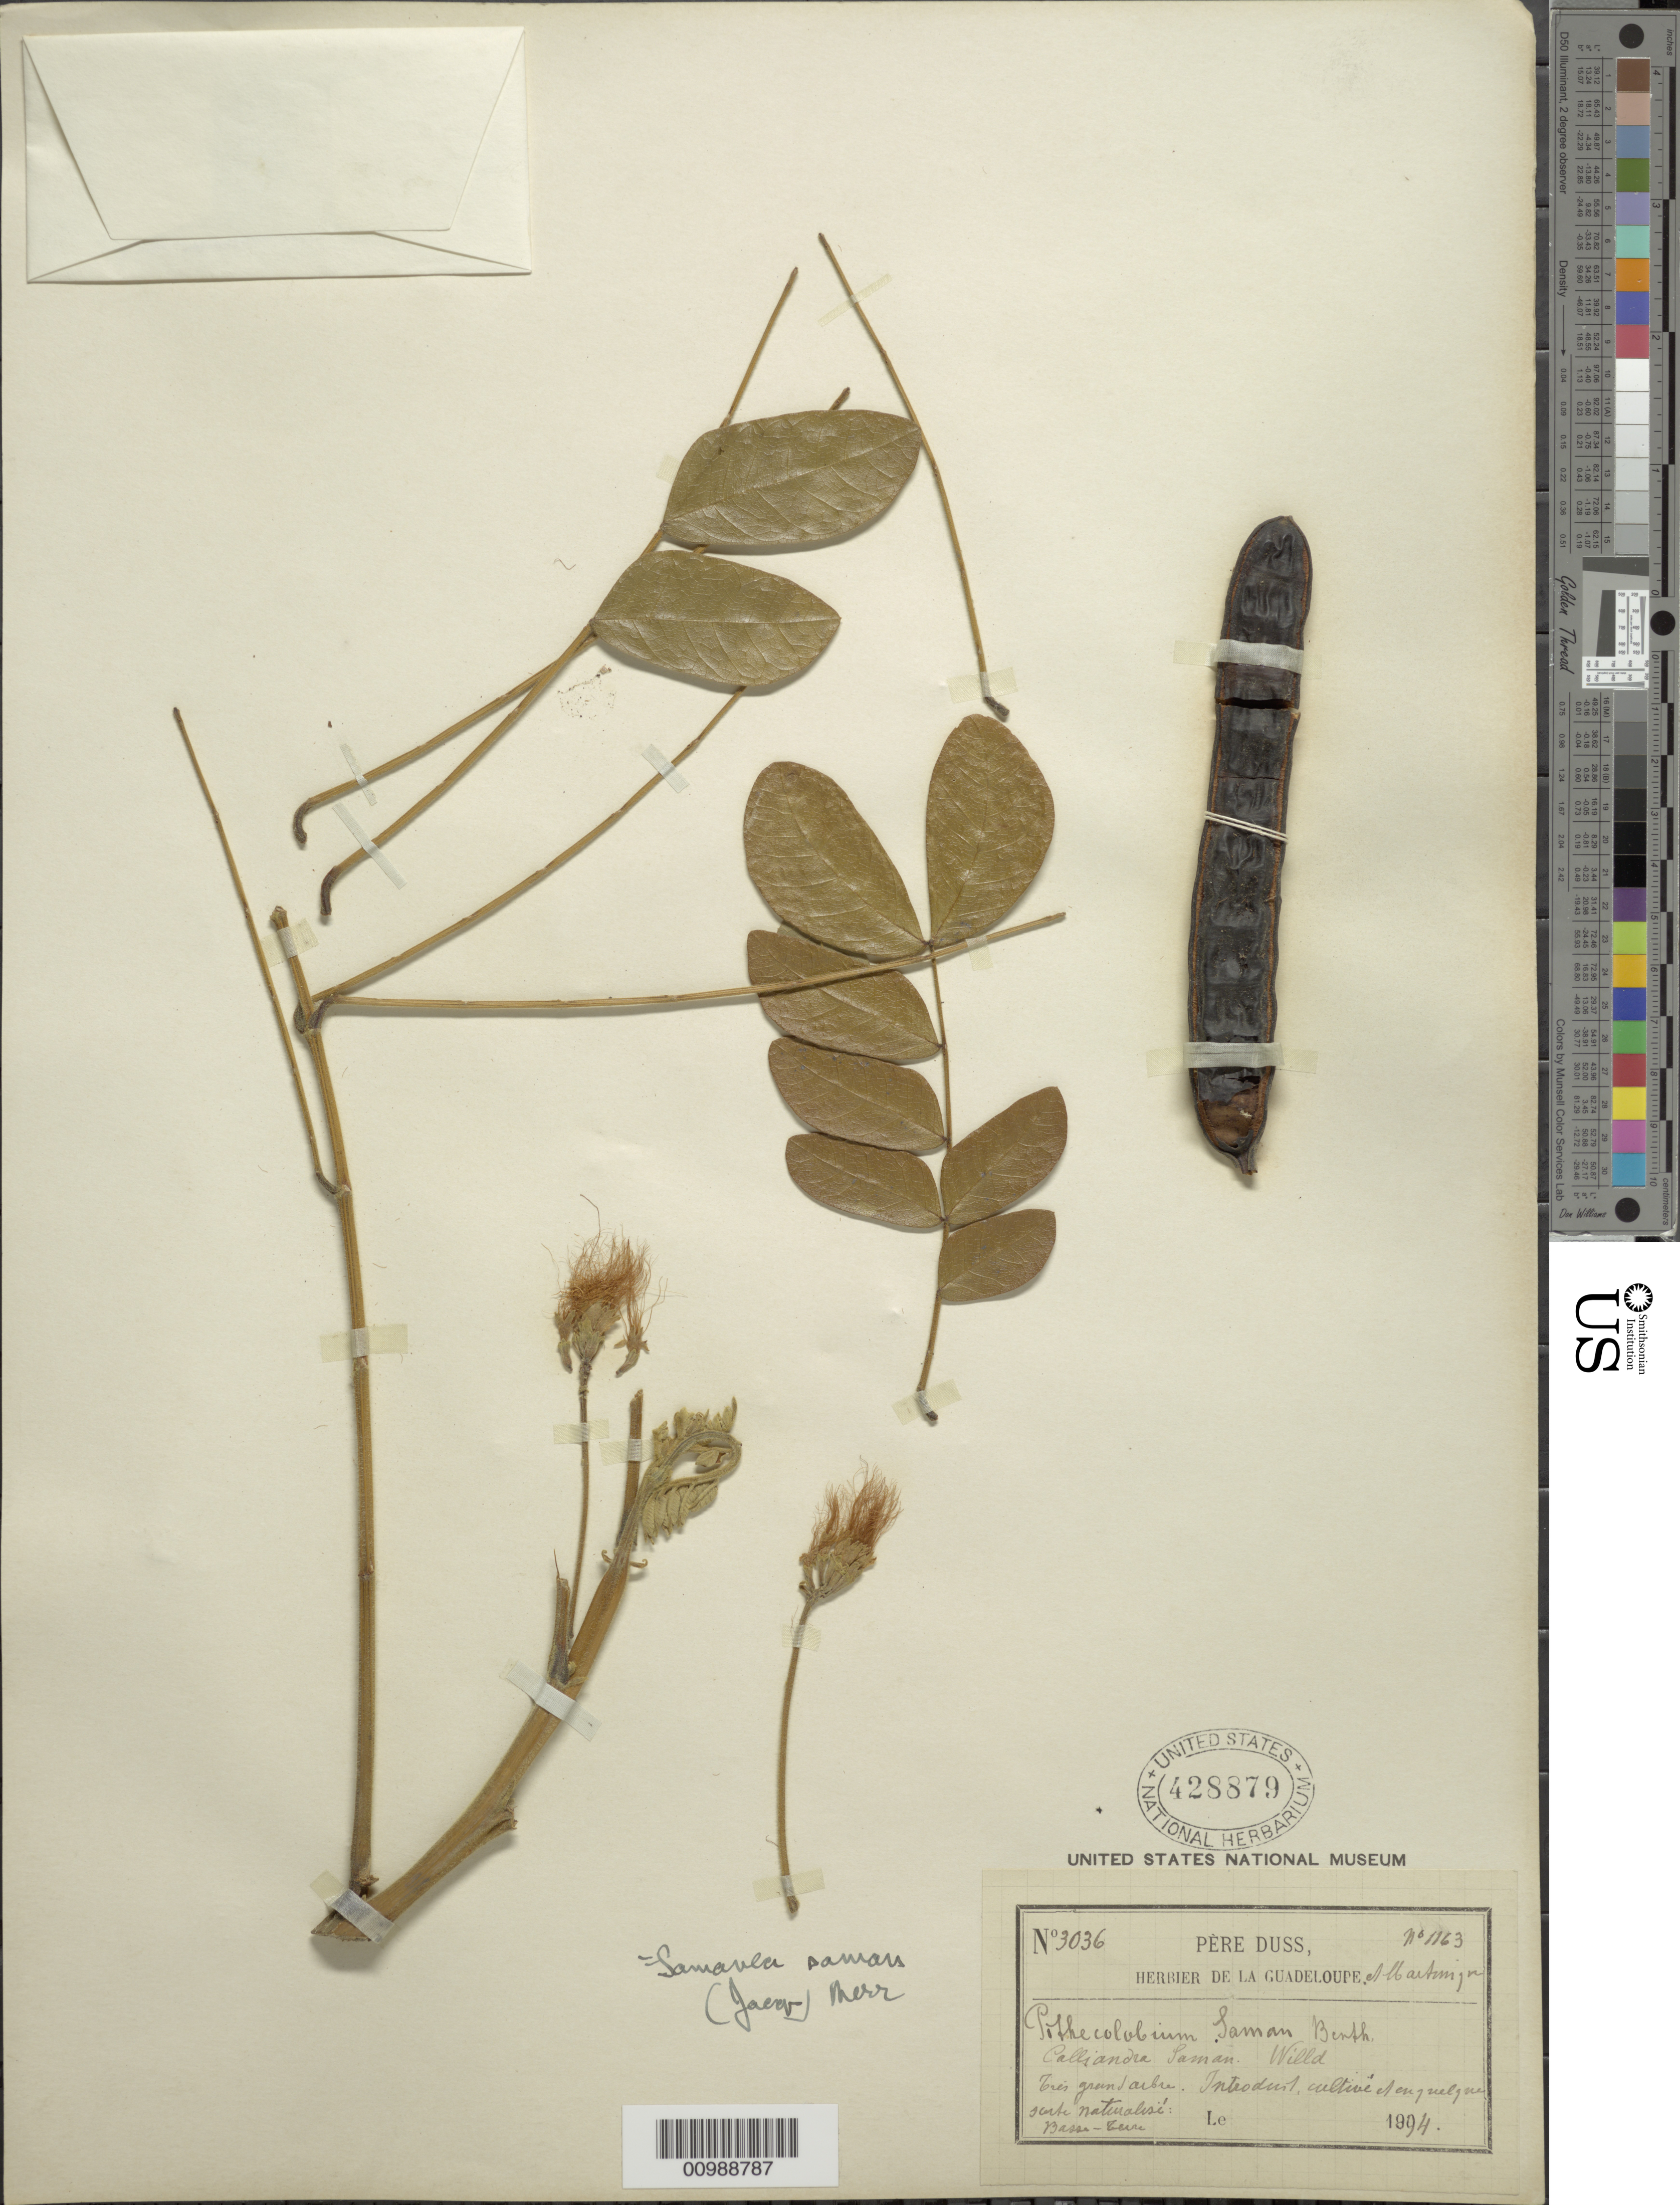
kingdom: Plantae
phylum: Tracheophyta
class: Magnoliopsida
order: Fabales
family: Fabaceae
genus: Samanea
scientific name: Samanea saman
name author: (Jacq.) Merr.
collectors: Père Duss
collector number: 3036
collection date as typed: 1894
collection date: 1894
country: Guadeloupe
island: Basse Terre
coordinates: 0 N, 0 E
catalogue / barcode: US 428879